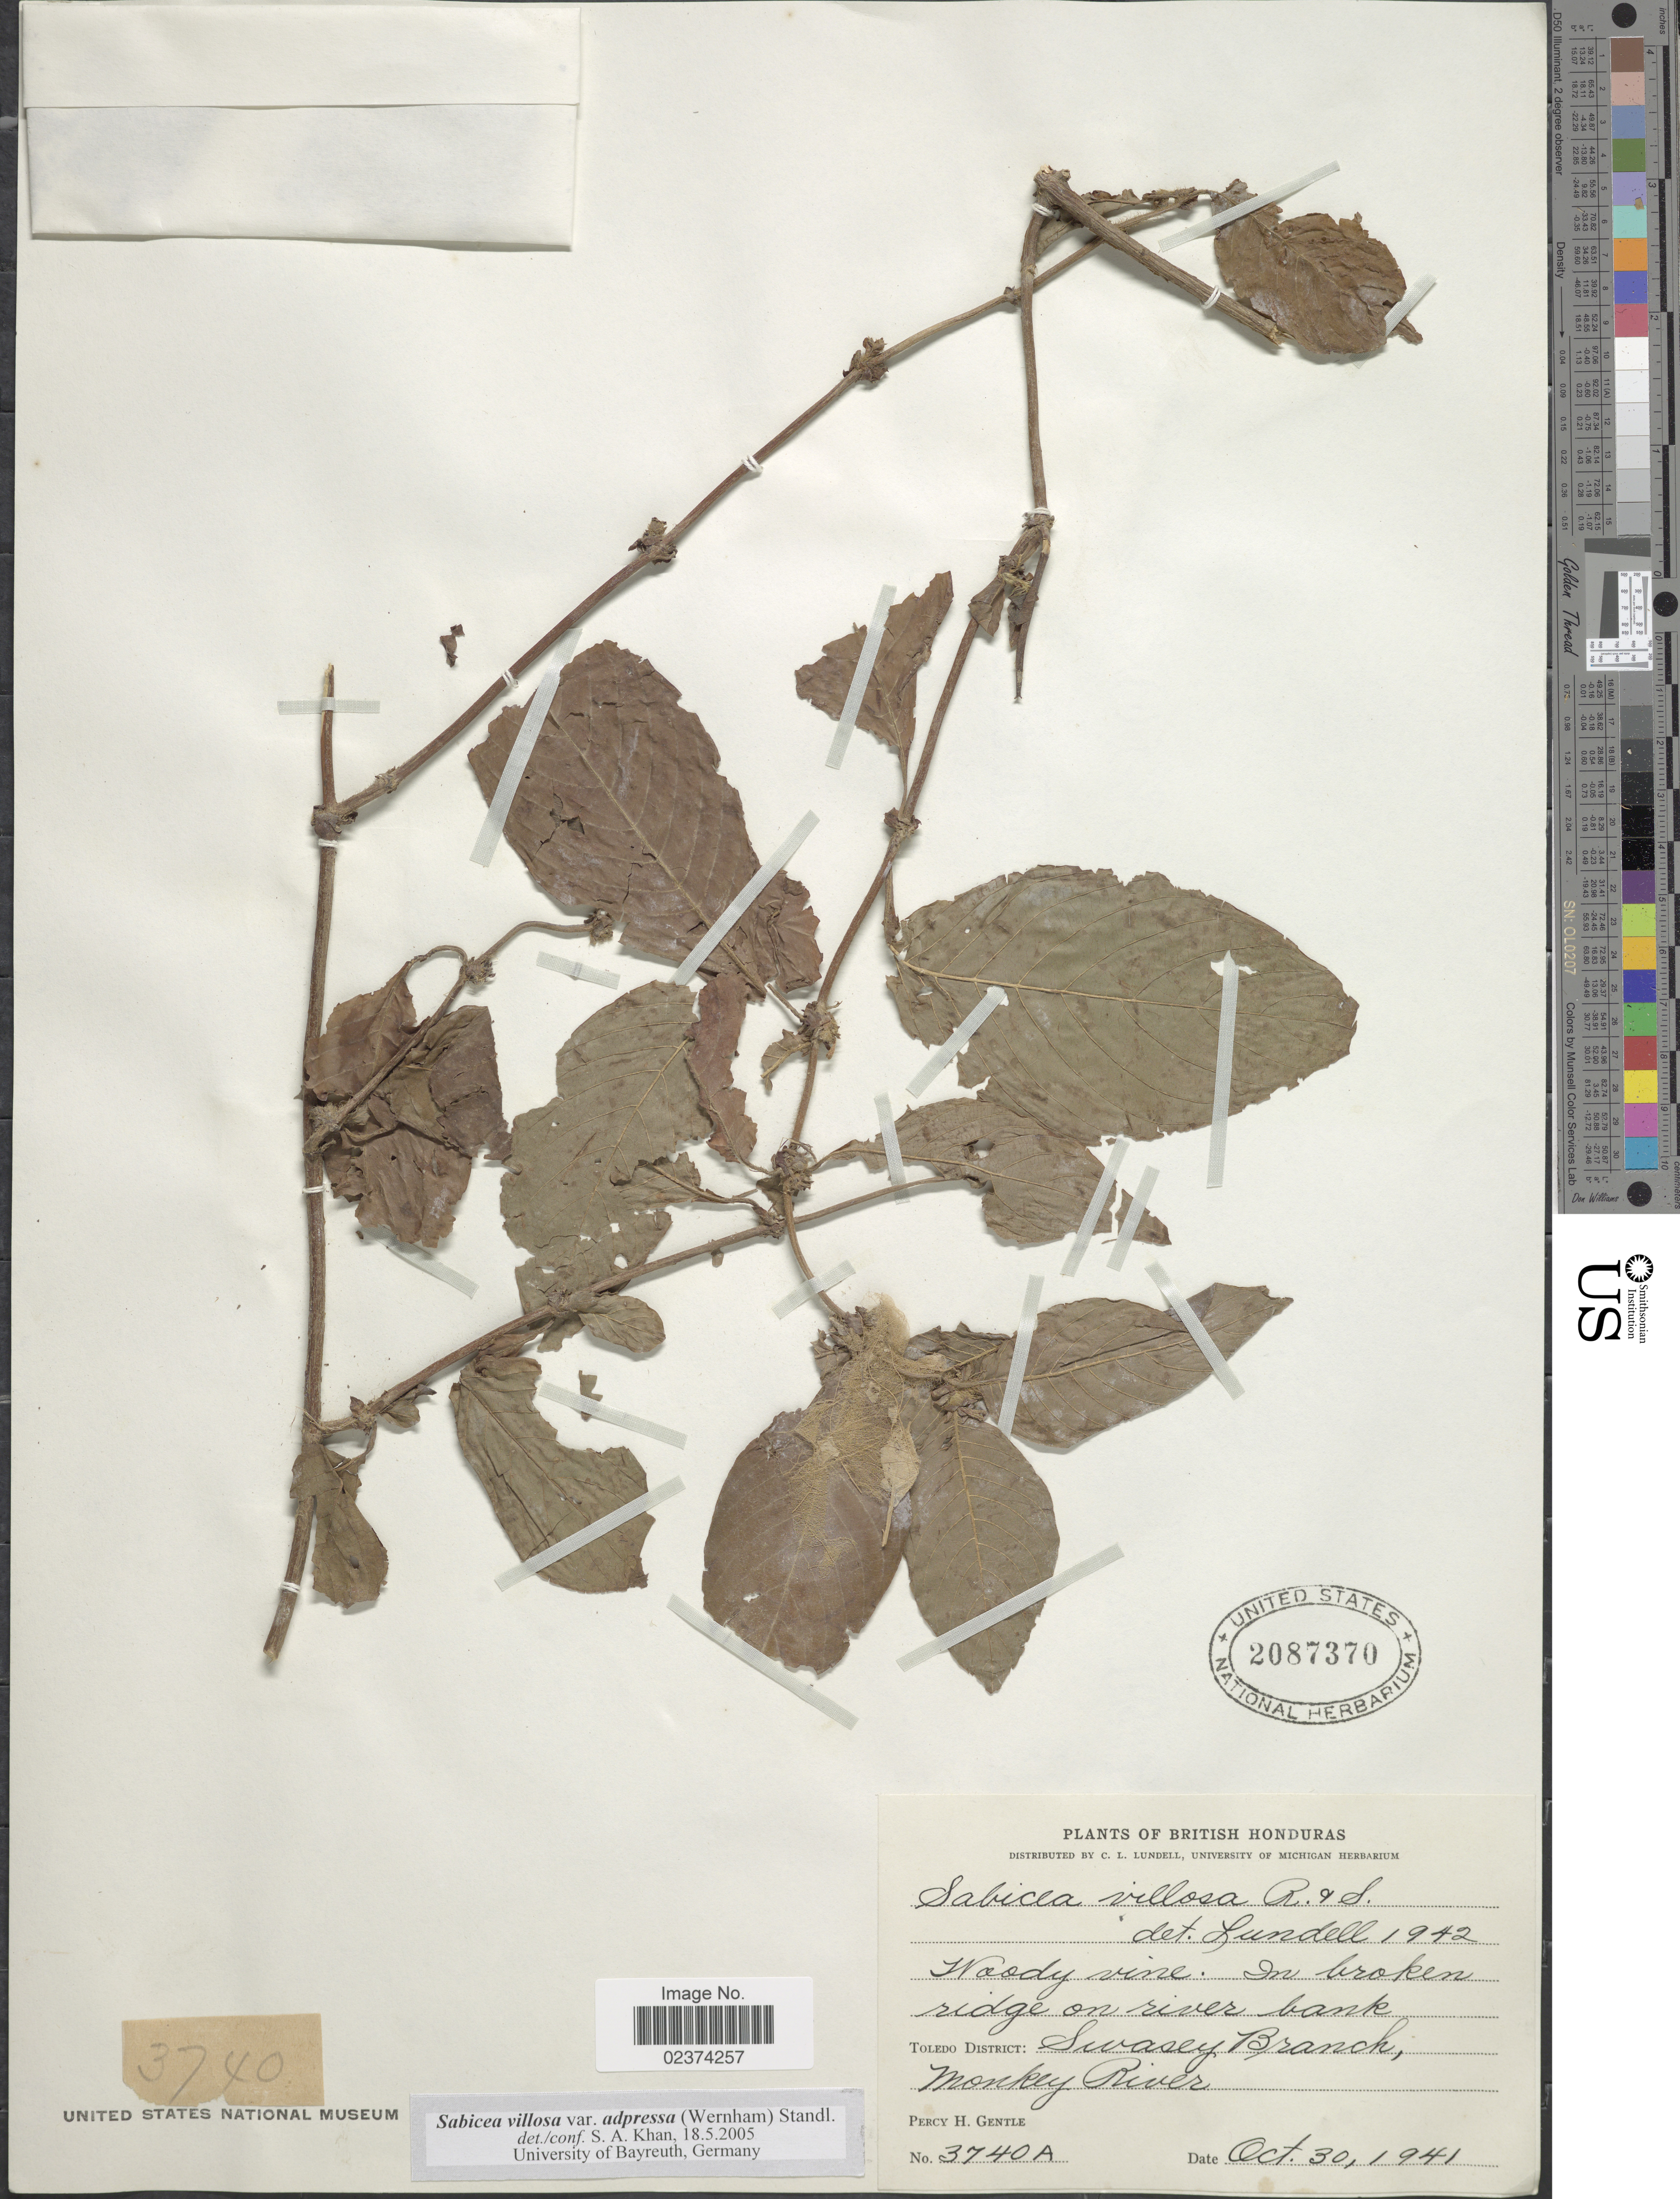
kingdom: Plantae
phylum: Tracheophyta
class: Magnoliopsida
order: Gentianales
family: Rubiaceae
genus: Sabicea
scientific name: Sabicea villosa var. adpressa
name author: (Wernham) Standl.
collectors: P. H. Gentle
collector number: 3740A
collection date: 1941-10-30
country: Belize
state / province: Toledo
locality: British Honduras. In broken ridge on river bank. Toledo District: Swasey, Branch, Monkey River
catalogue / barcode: US 2087370